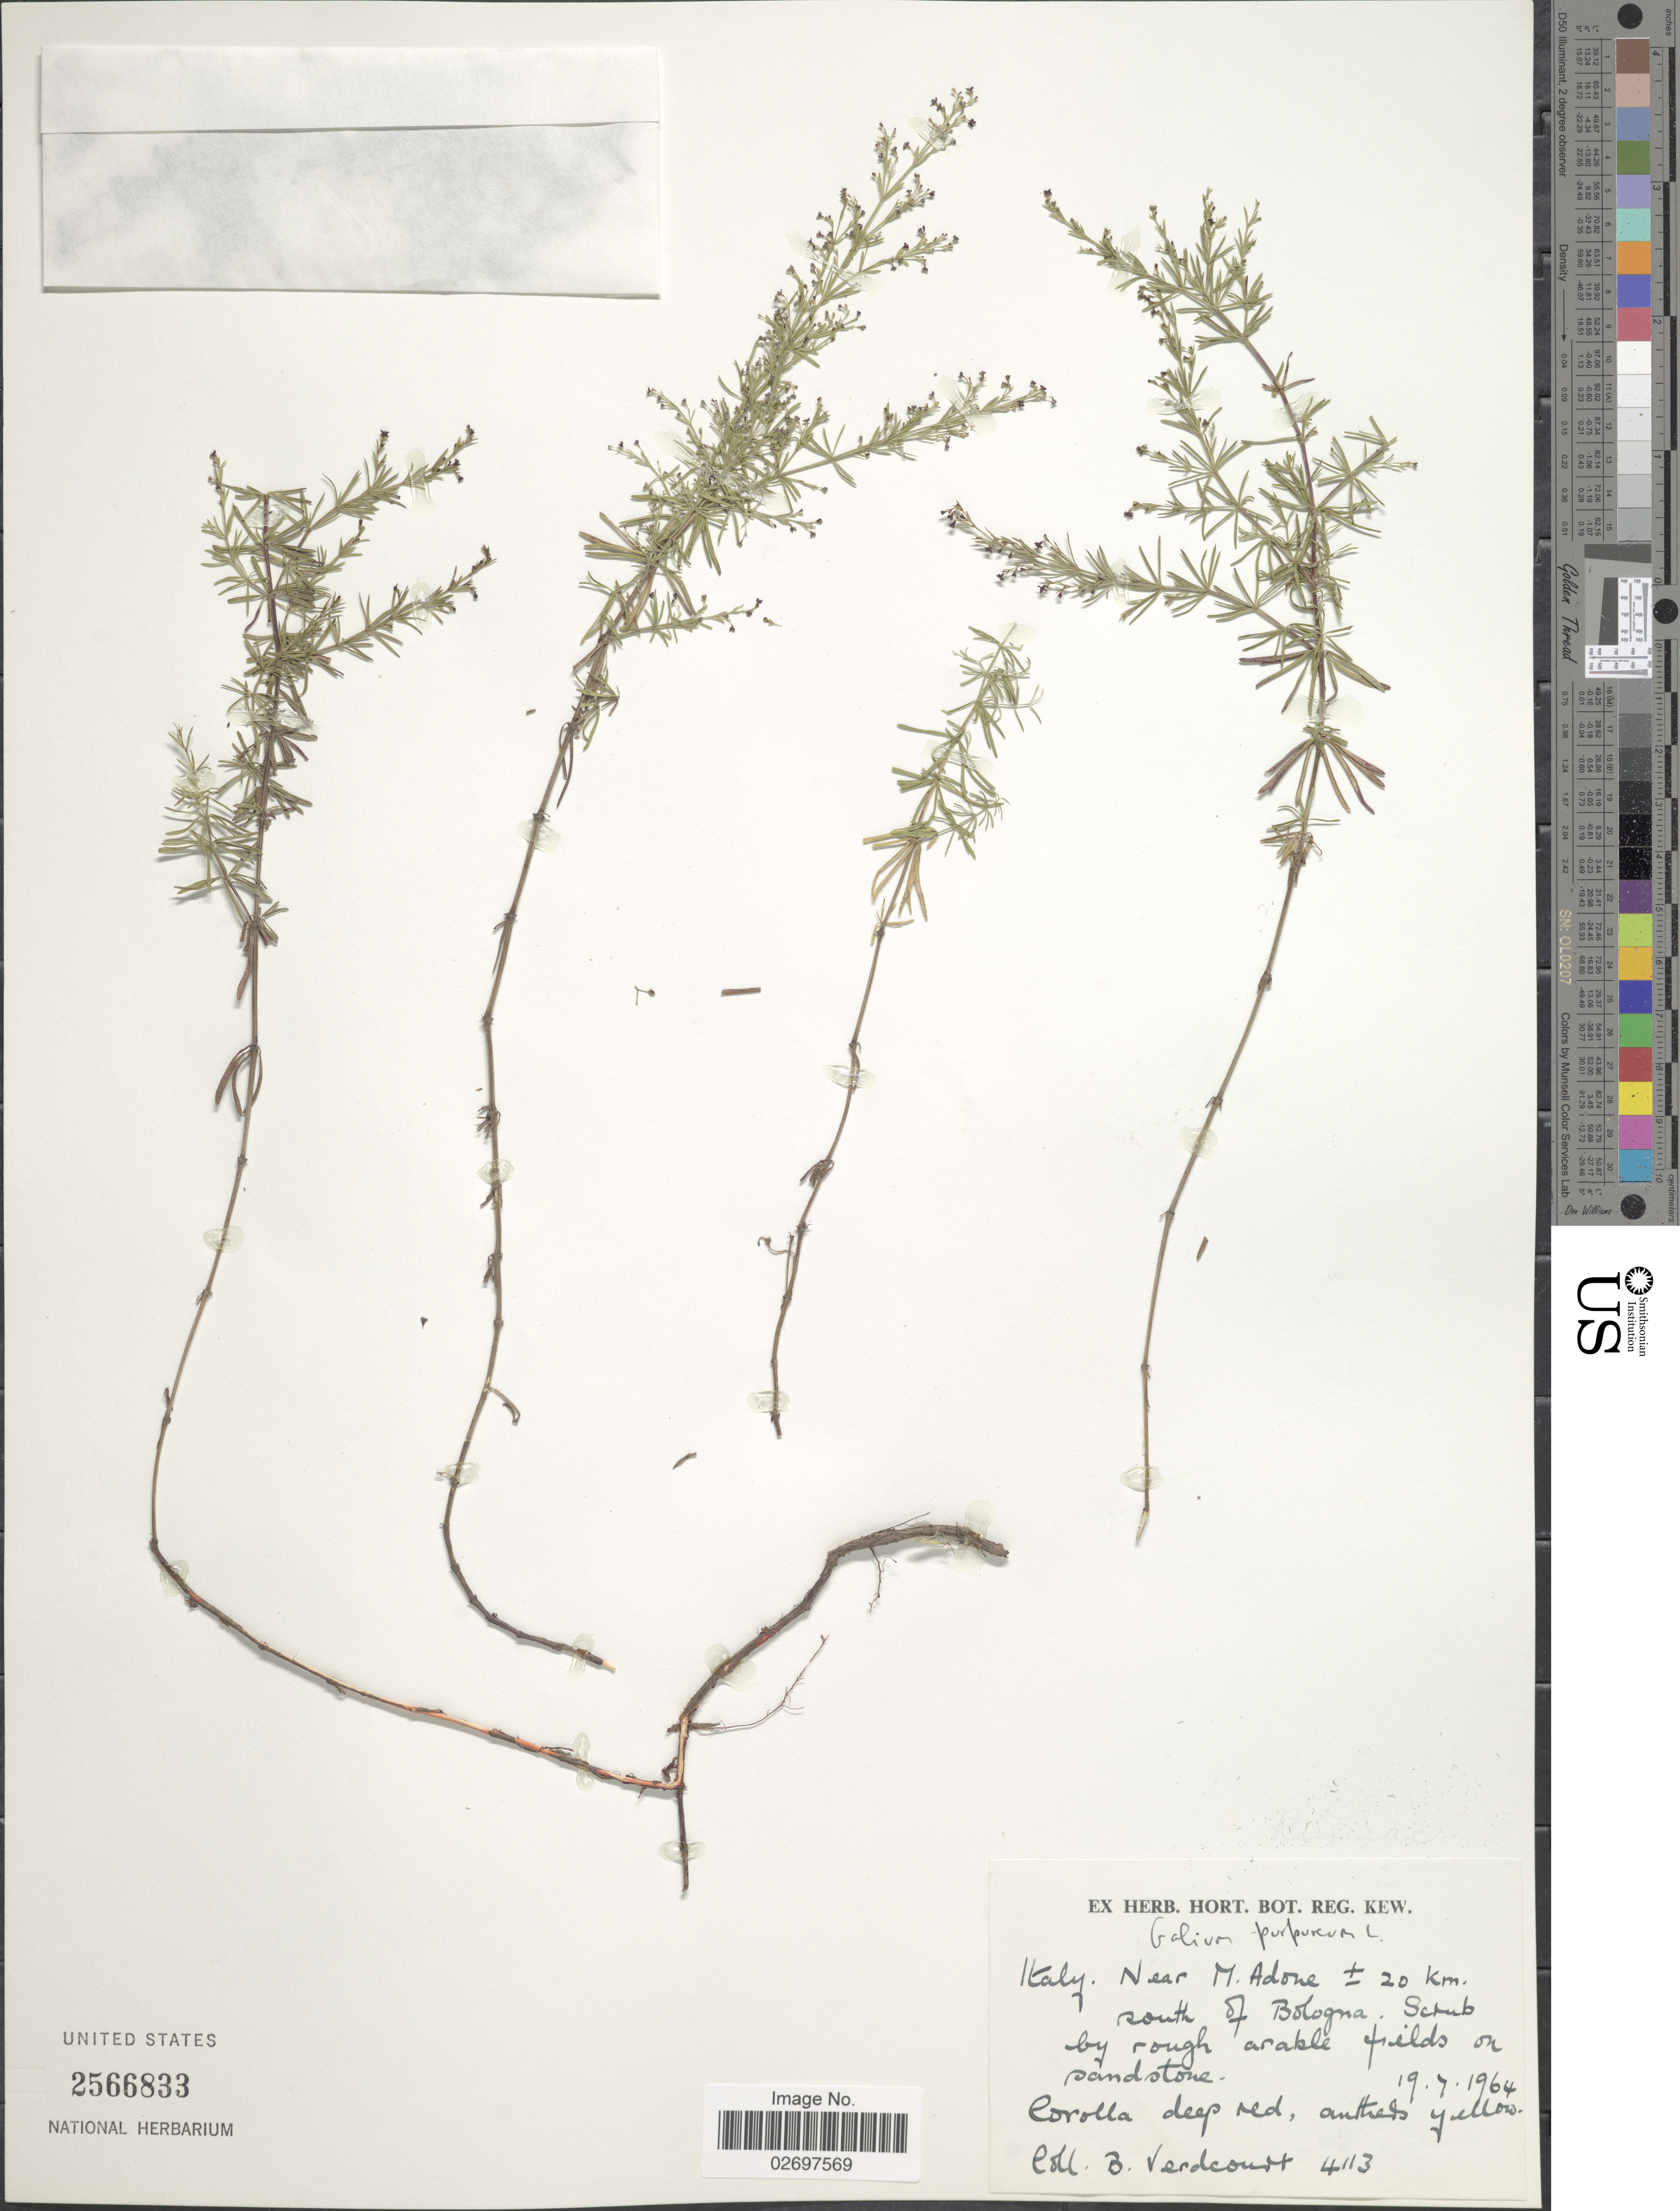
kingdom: Plantae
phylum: Tracheophyta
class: Magnoliopsida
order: Gentianales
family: Rubiaceae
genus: Galium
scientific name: Galium purpureum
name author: L.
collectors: B. Verdcourt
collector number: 4113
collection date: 1964-07-19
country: Italy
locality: Near M. Adone ± 20 Km. south of Bologna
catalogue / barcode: US 2566833